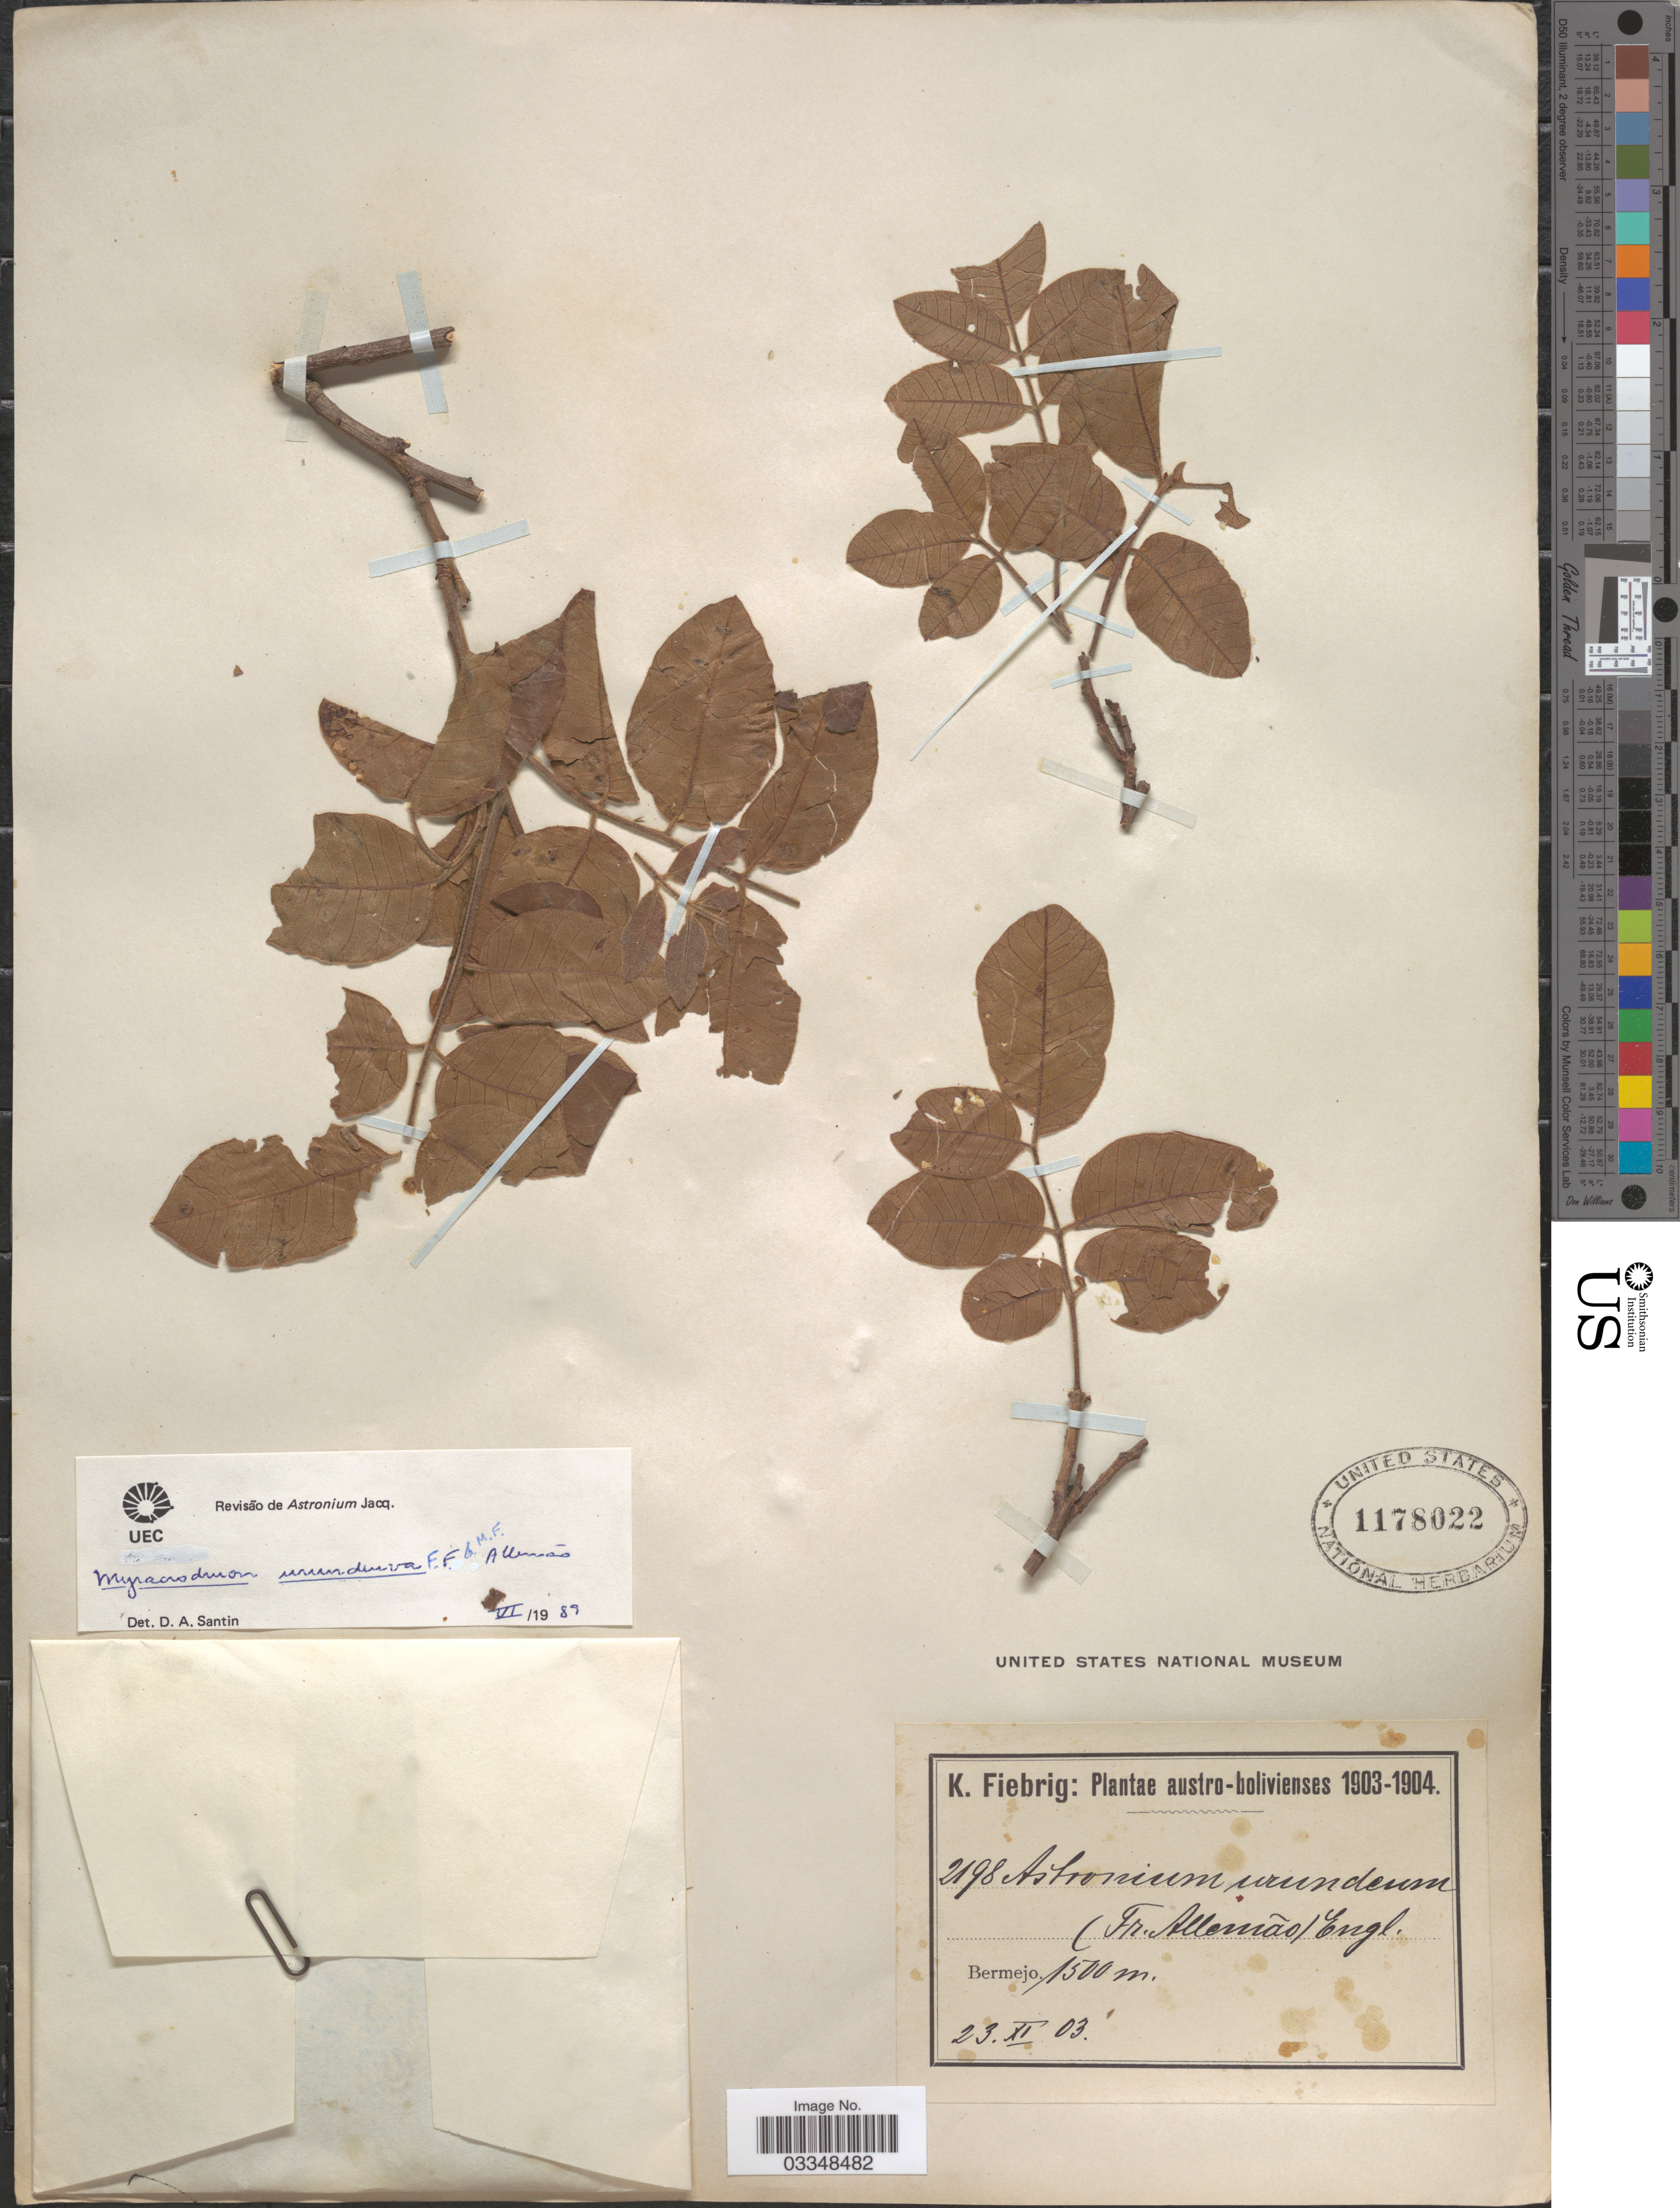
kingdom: Plantae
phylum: Tracheophyta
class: Magnoliopsida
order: Sapindales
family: Anacardiaceae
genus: Myracrodruon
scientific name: Myracrodruon urundeuva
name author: Allemão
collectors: K. Fiebrig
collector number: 2198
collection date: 1903-11-23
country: Bolivia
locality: Austro-Bolivienses. Bermejo.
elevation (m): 1500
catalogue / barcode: US 1178022